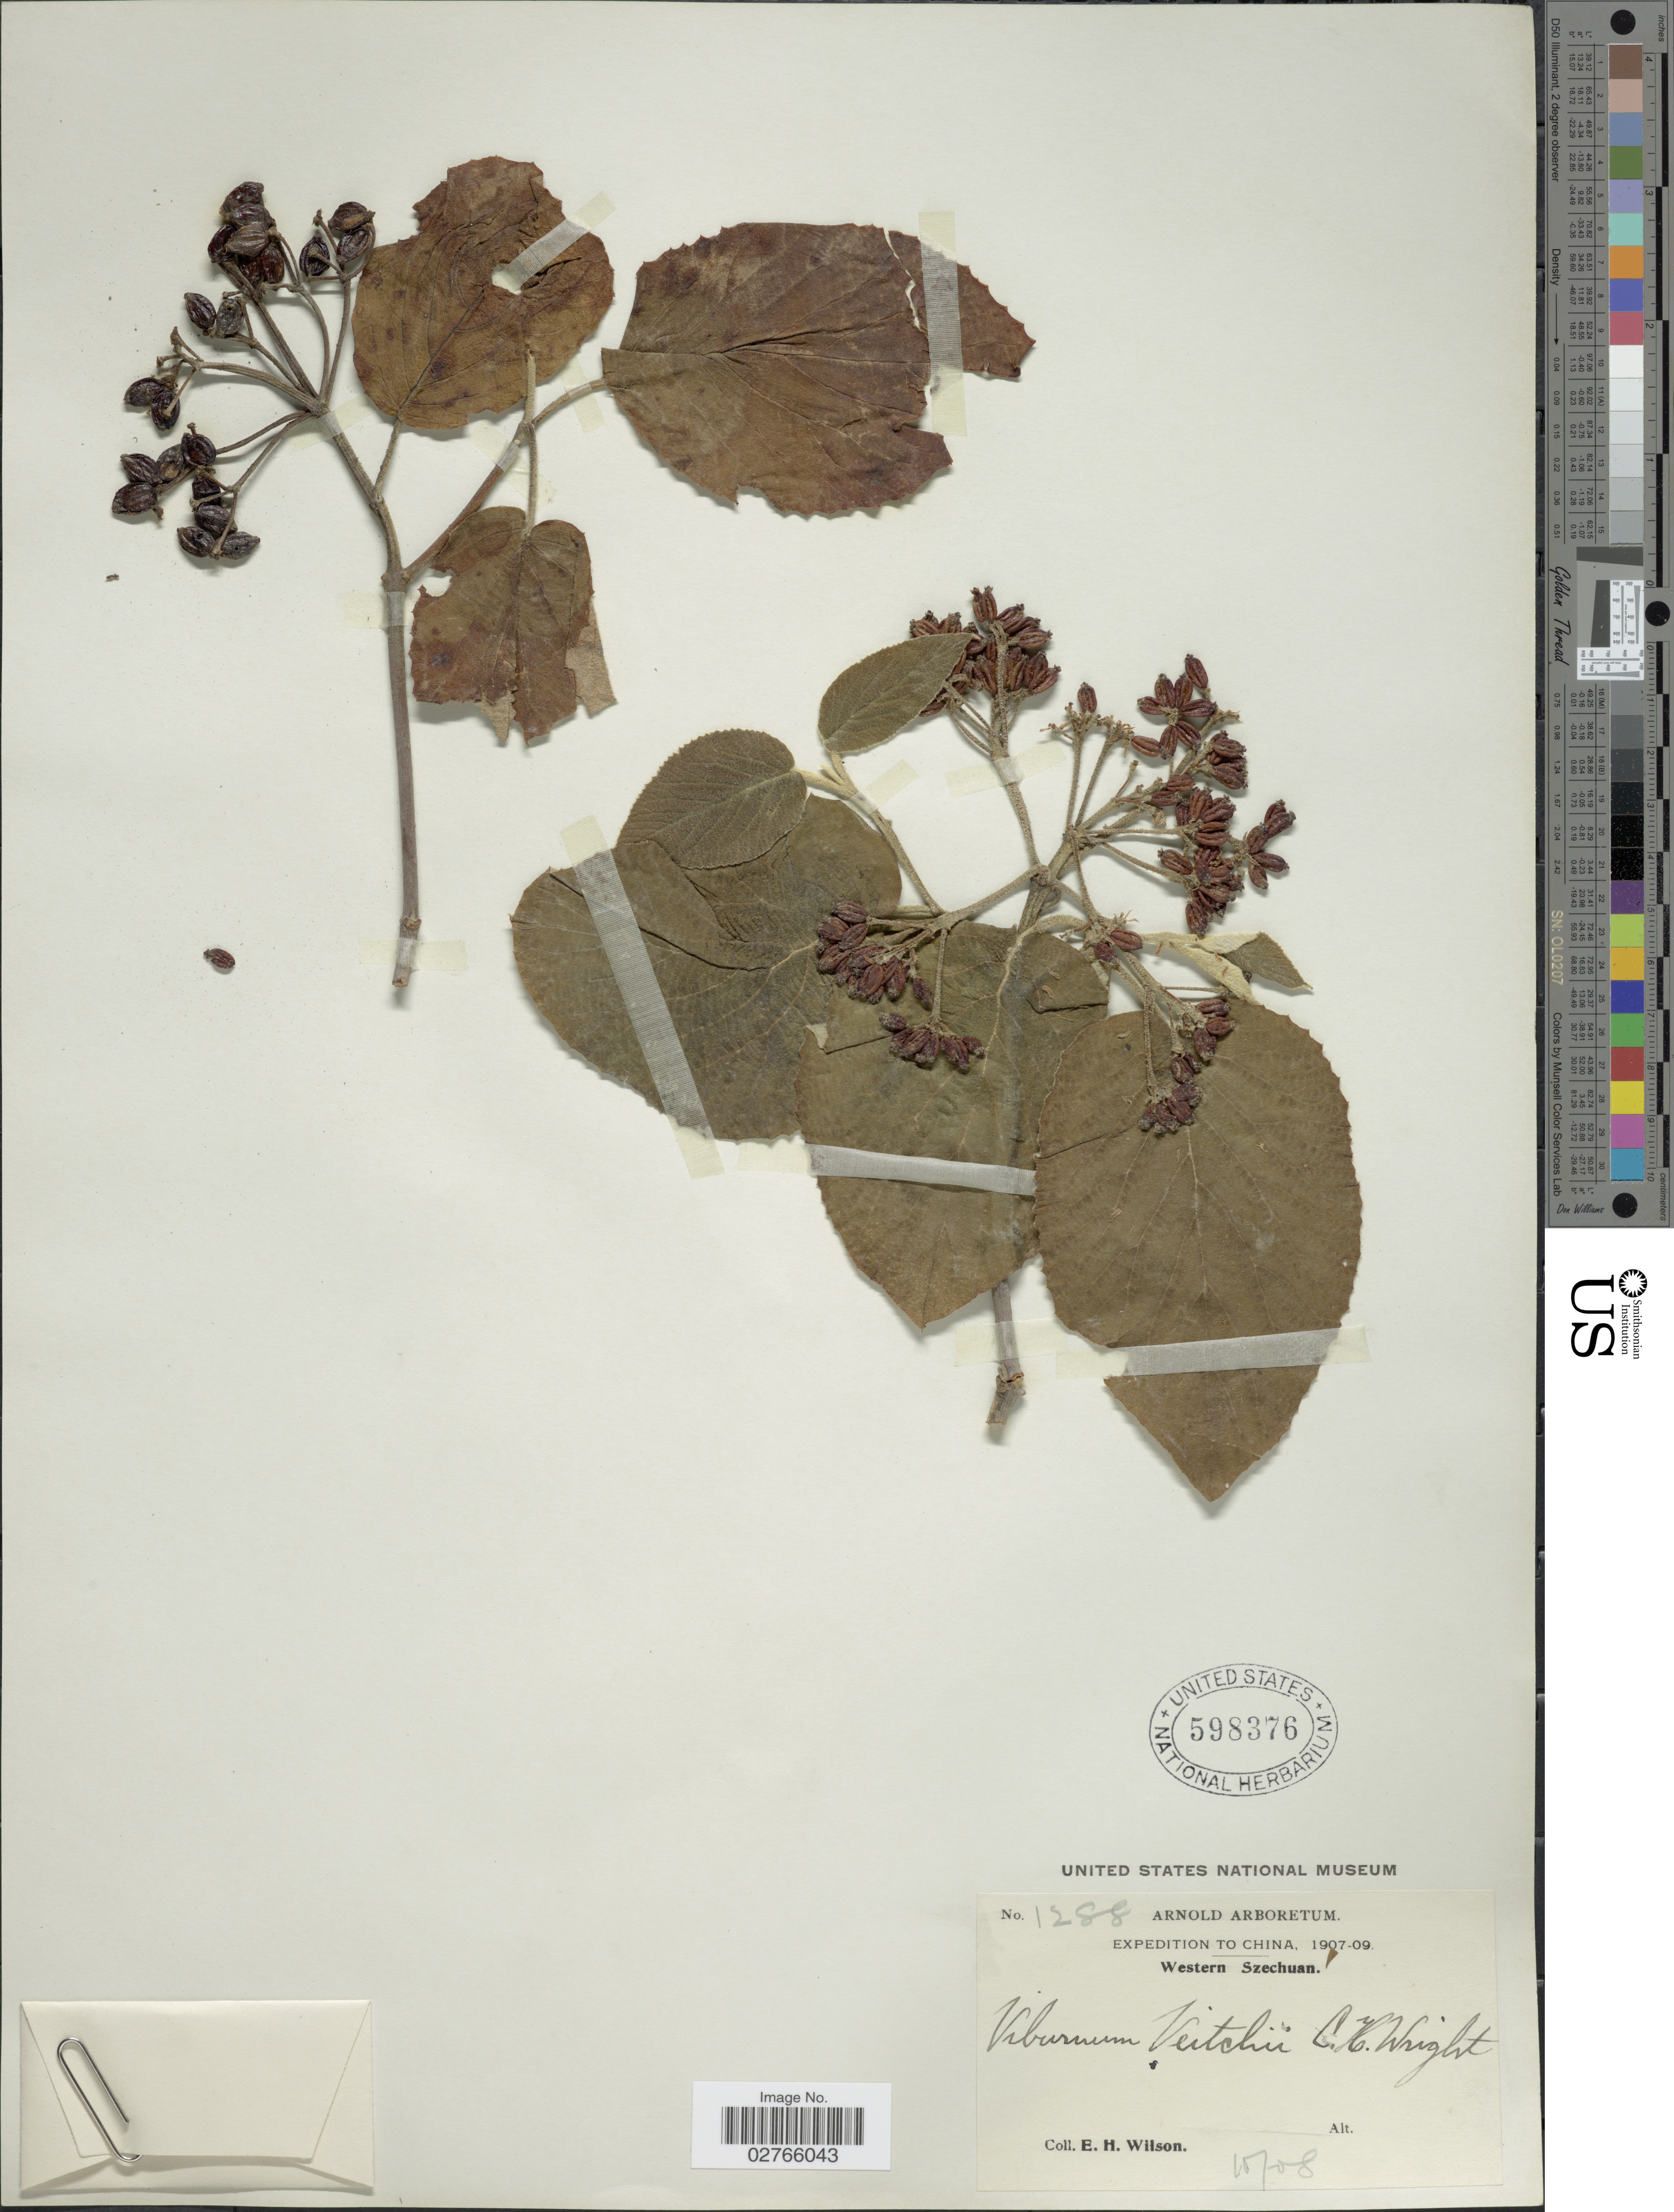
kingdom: Plantae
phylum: Tracheophyta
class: Magnoliopsida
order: Dipsacales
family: Viburnaceae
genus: Viburnum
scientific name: Viburnum glomeratum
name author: Maxim.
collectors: E. Wilson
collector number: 1288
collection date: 1908-10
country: China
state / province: Sichuan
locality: Western Szechuan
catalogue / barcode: US 598376